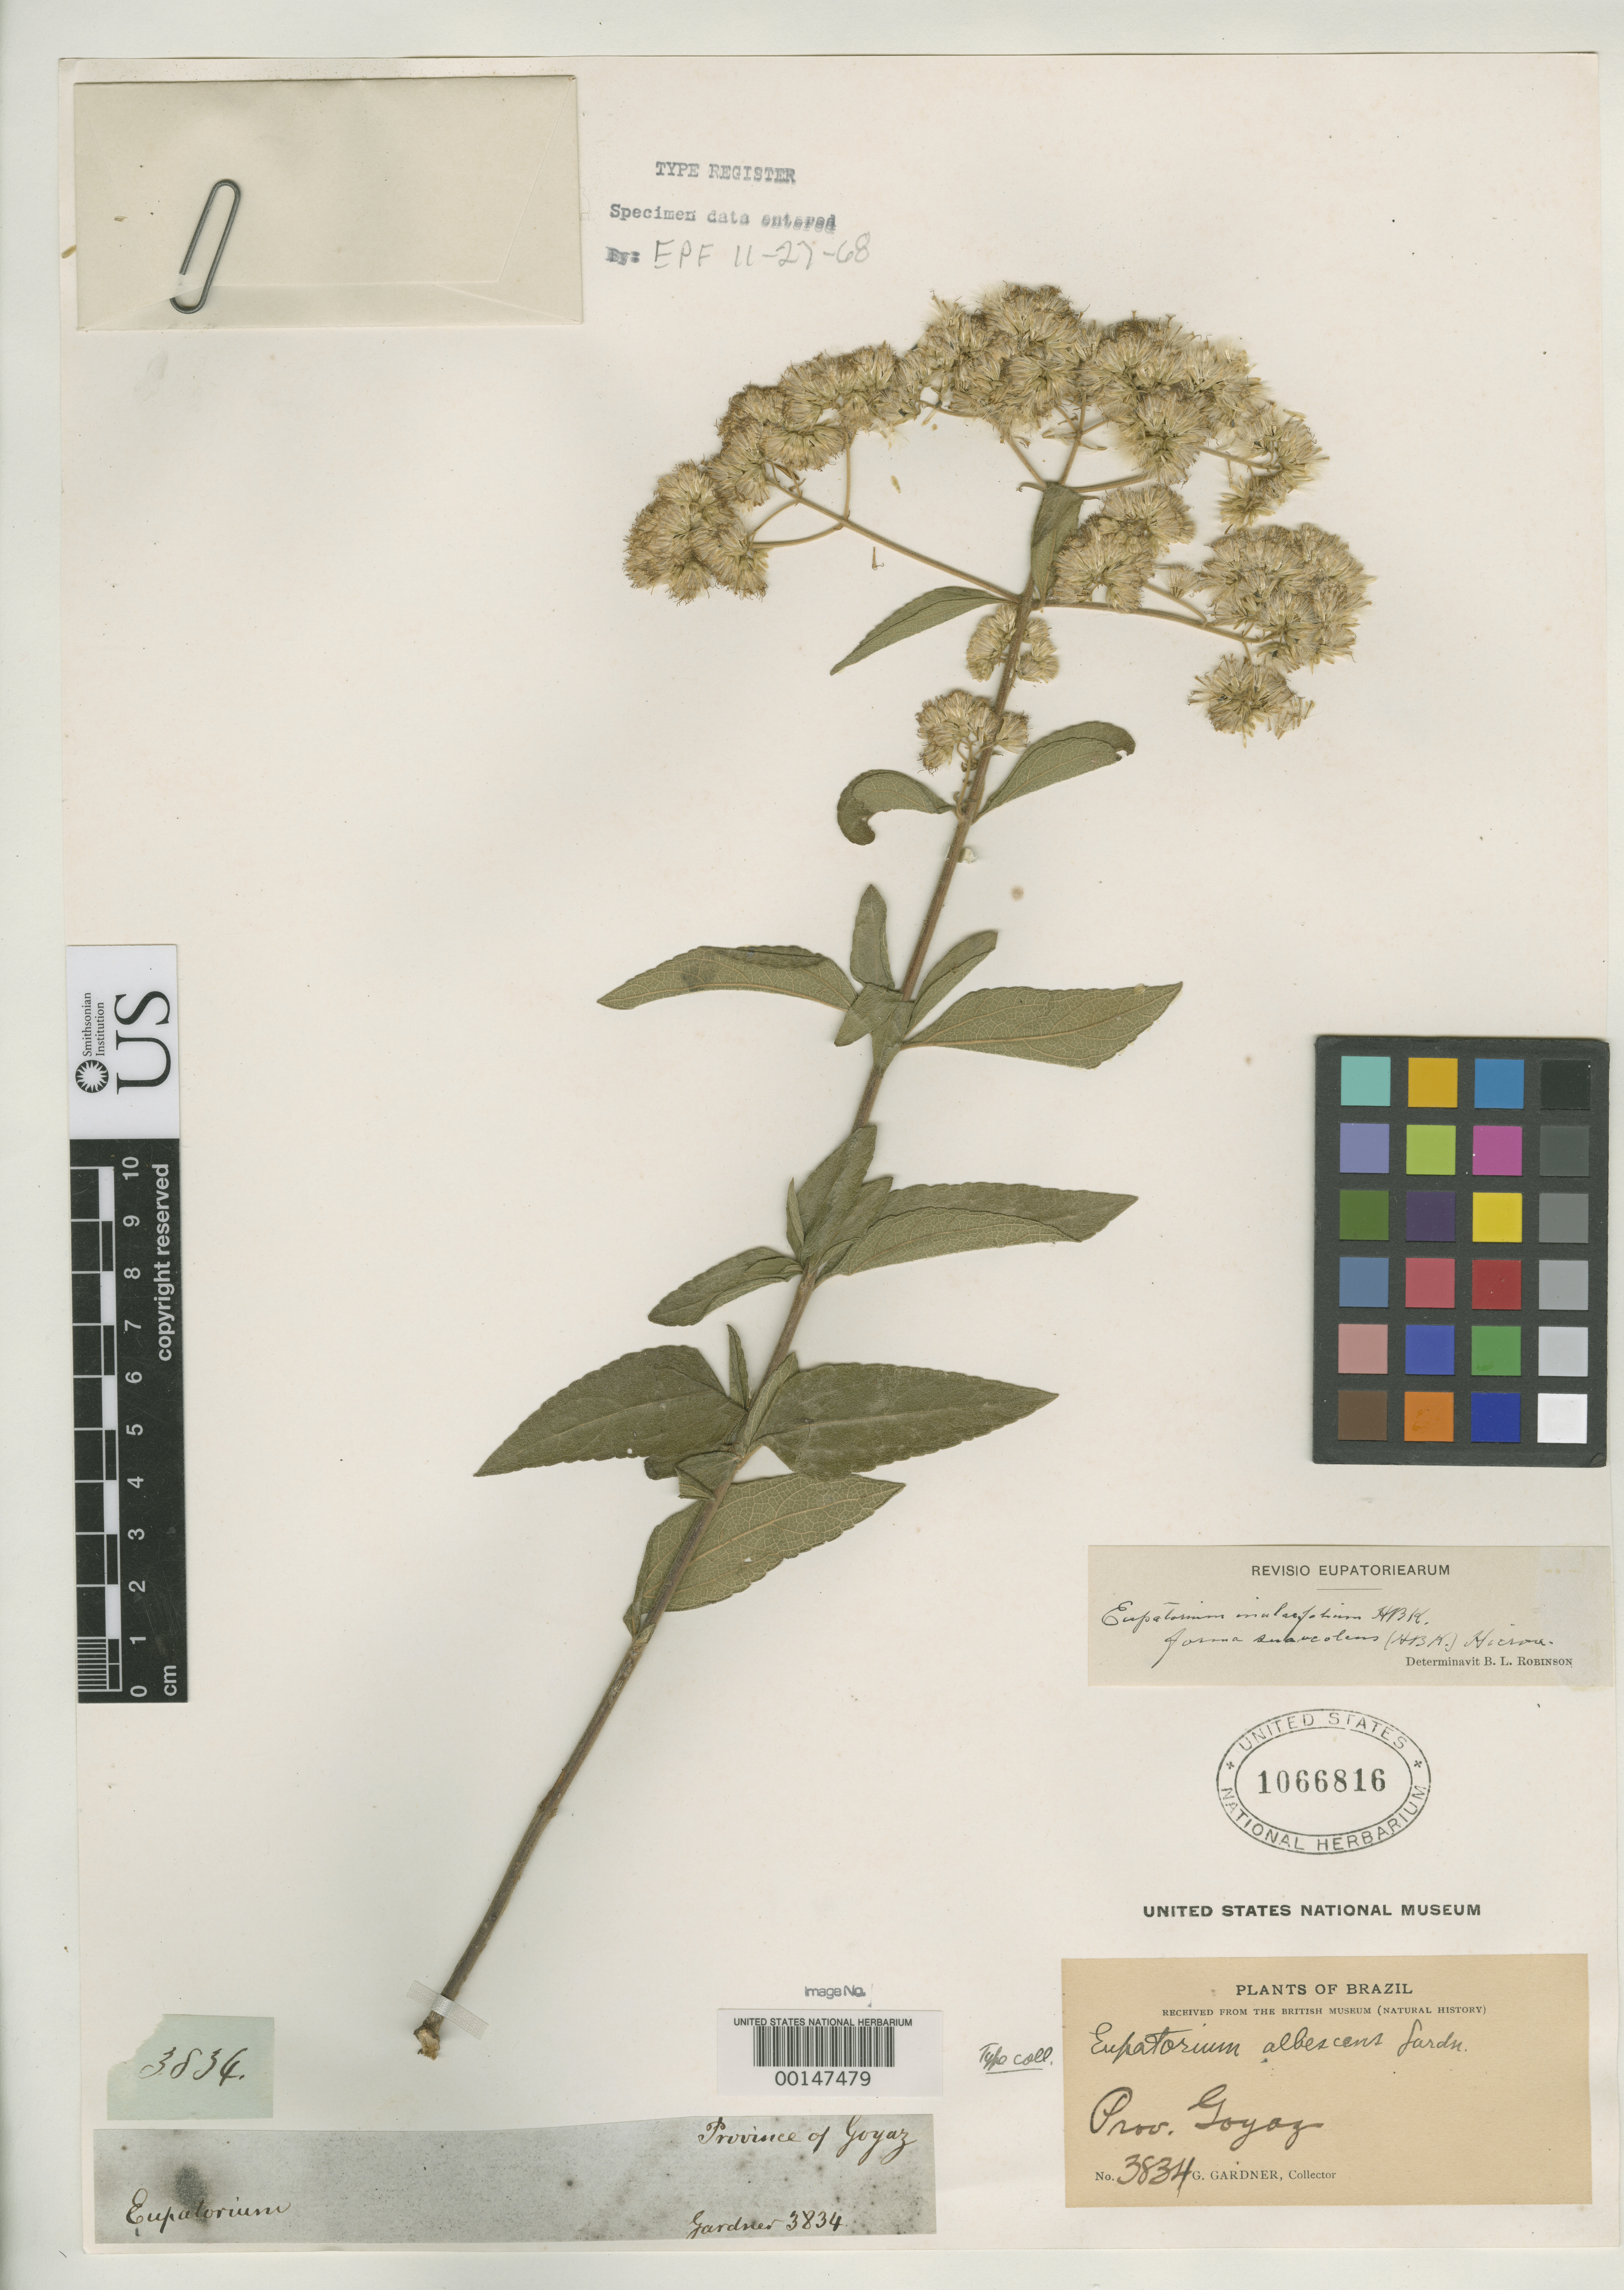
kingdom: Plantae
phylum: Tracheophyta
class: Magnoliopsida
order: Asterales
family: Asteraceae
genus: Eupatorium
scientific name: Eupatorium albescens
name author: Gardner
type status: Isotype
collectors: G. Gardner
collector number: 3834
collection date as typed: Apr 1840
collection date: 1840-04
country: Brazil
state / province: Goiás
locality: Inter Porto Imperial et Lunie, ad flum Tocantins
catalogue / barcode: US 1066816